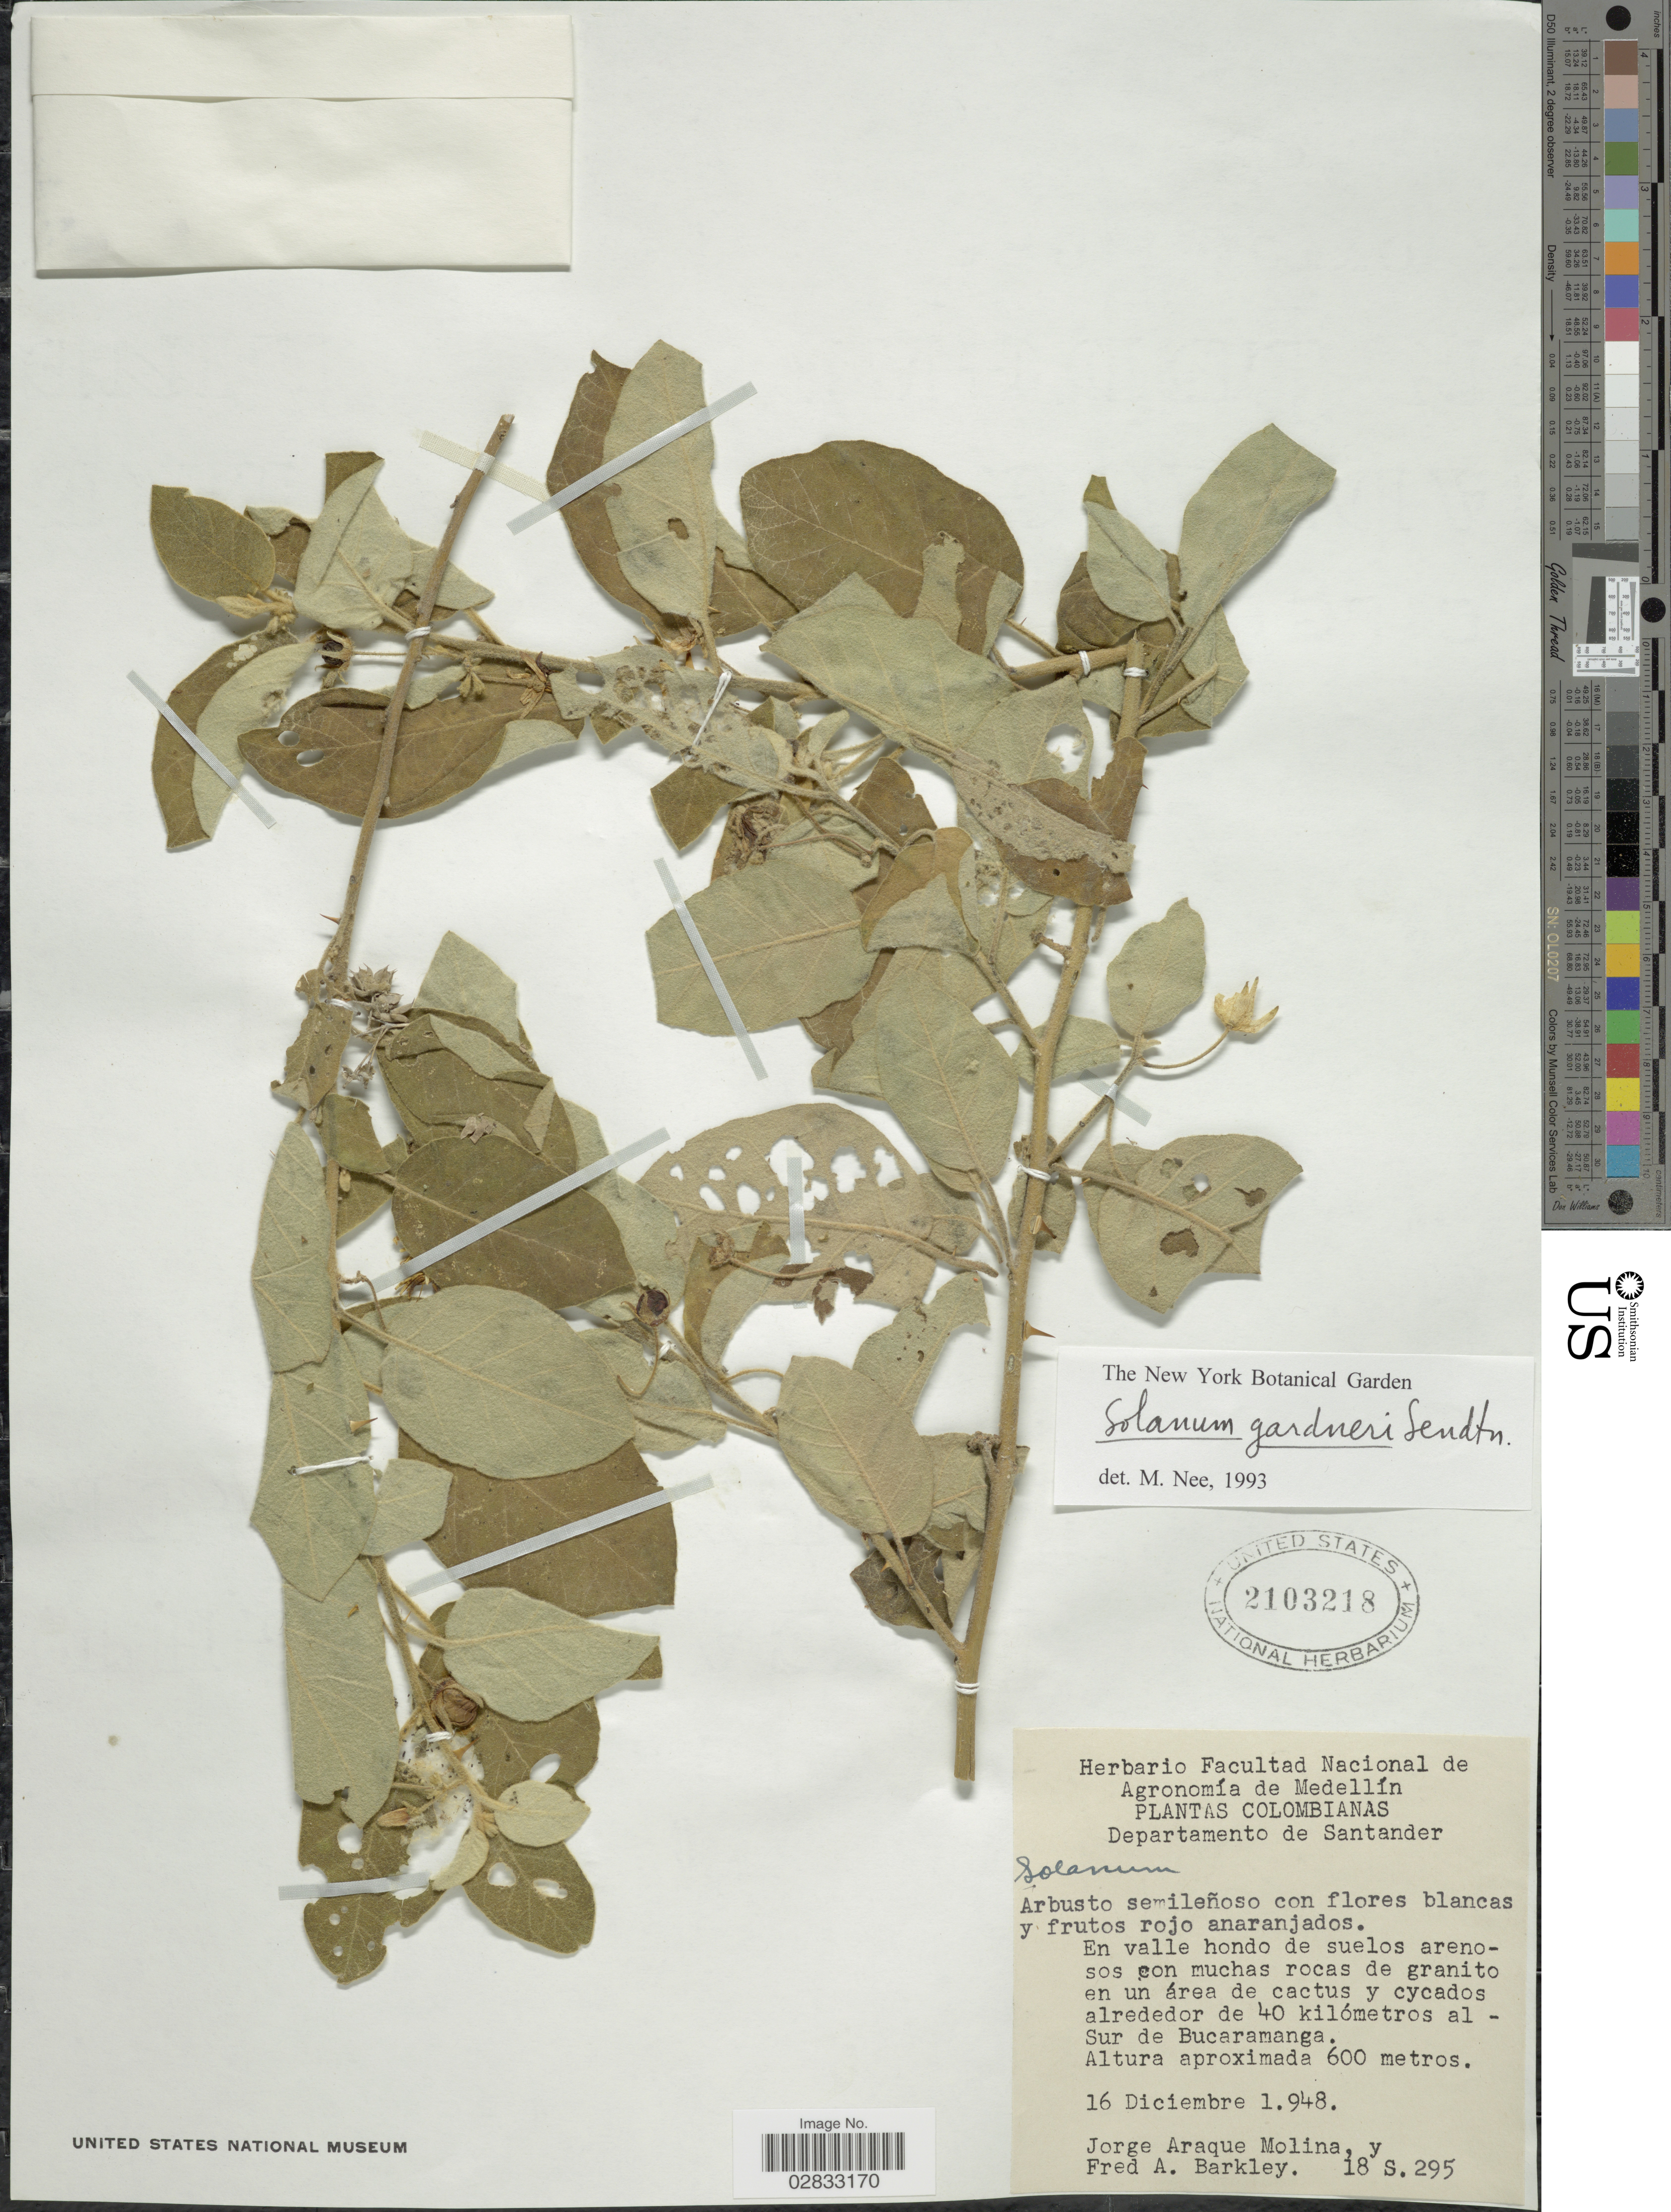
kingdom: Plantae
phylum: Tracheophyta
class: Magnoliopsida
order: Solanales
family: Solanaceae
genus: Solanum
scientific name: Solanum gardneri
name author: Sendtn. in Mart.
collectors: J. A. Molina & F. A. Barkley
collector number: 18S.295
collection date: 1948-12-16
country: Colombia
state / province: Santander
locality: Departamento de Santander. En valle honde de suelos arenosos con muchas rocas de granito en un área de cactus y cycados alrededores de 40 kilómetros al - Sur de Bucaramanga.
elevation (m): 600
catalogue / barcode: US 2103218